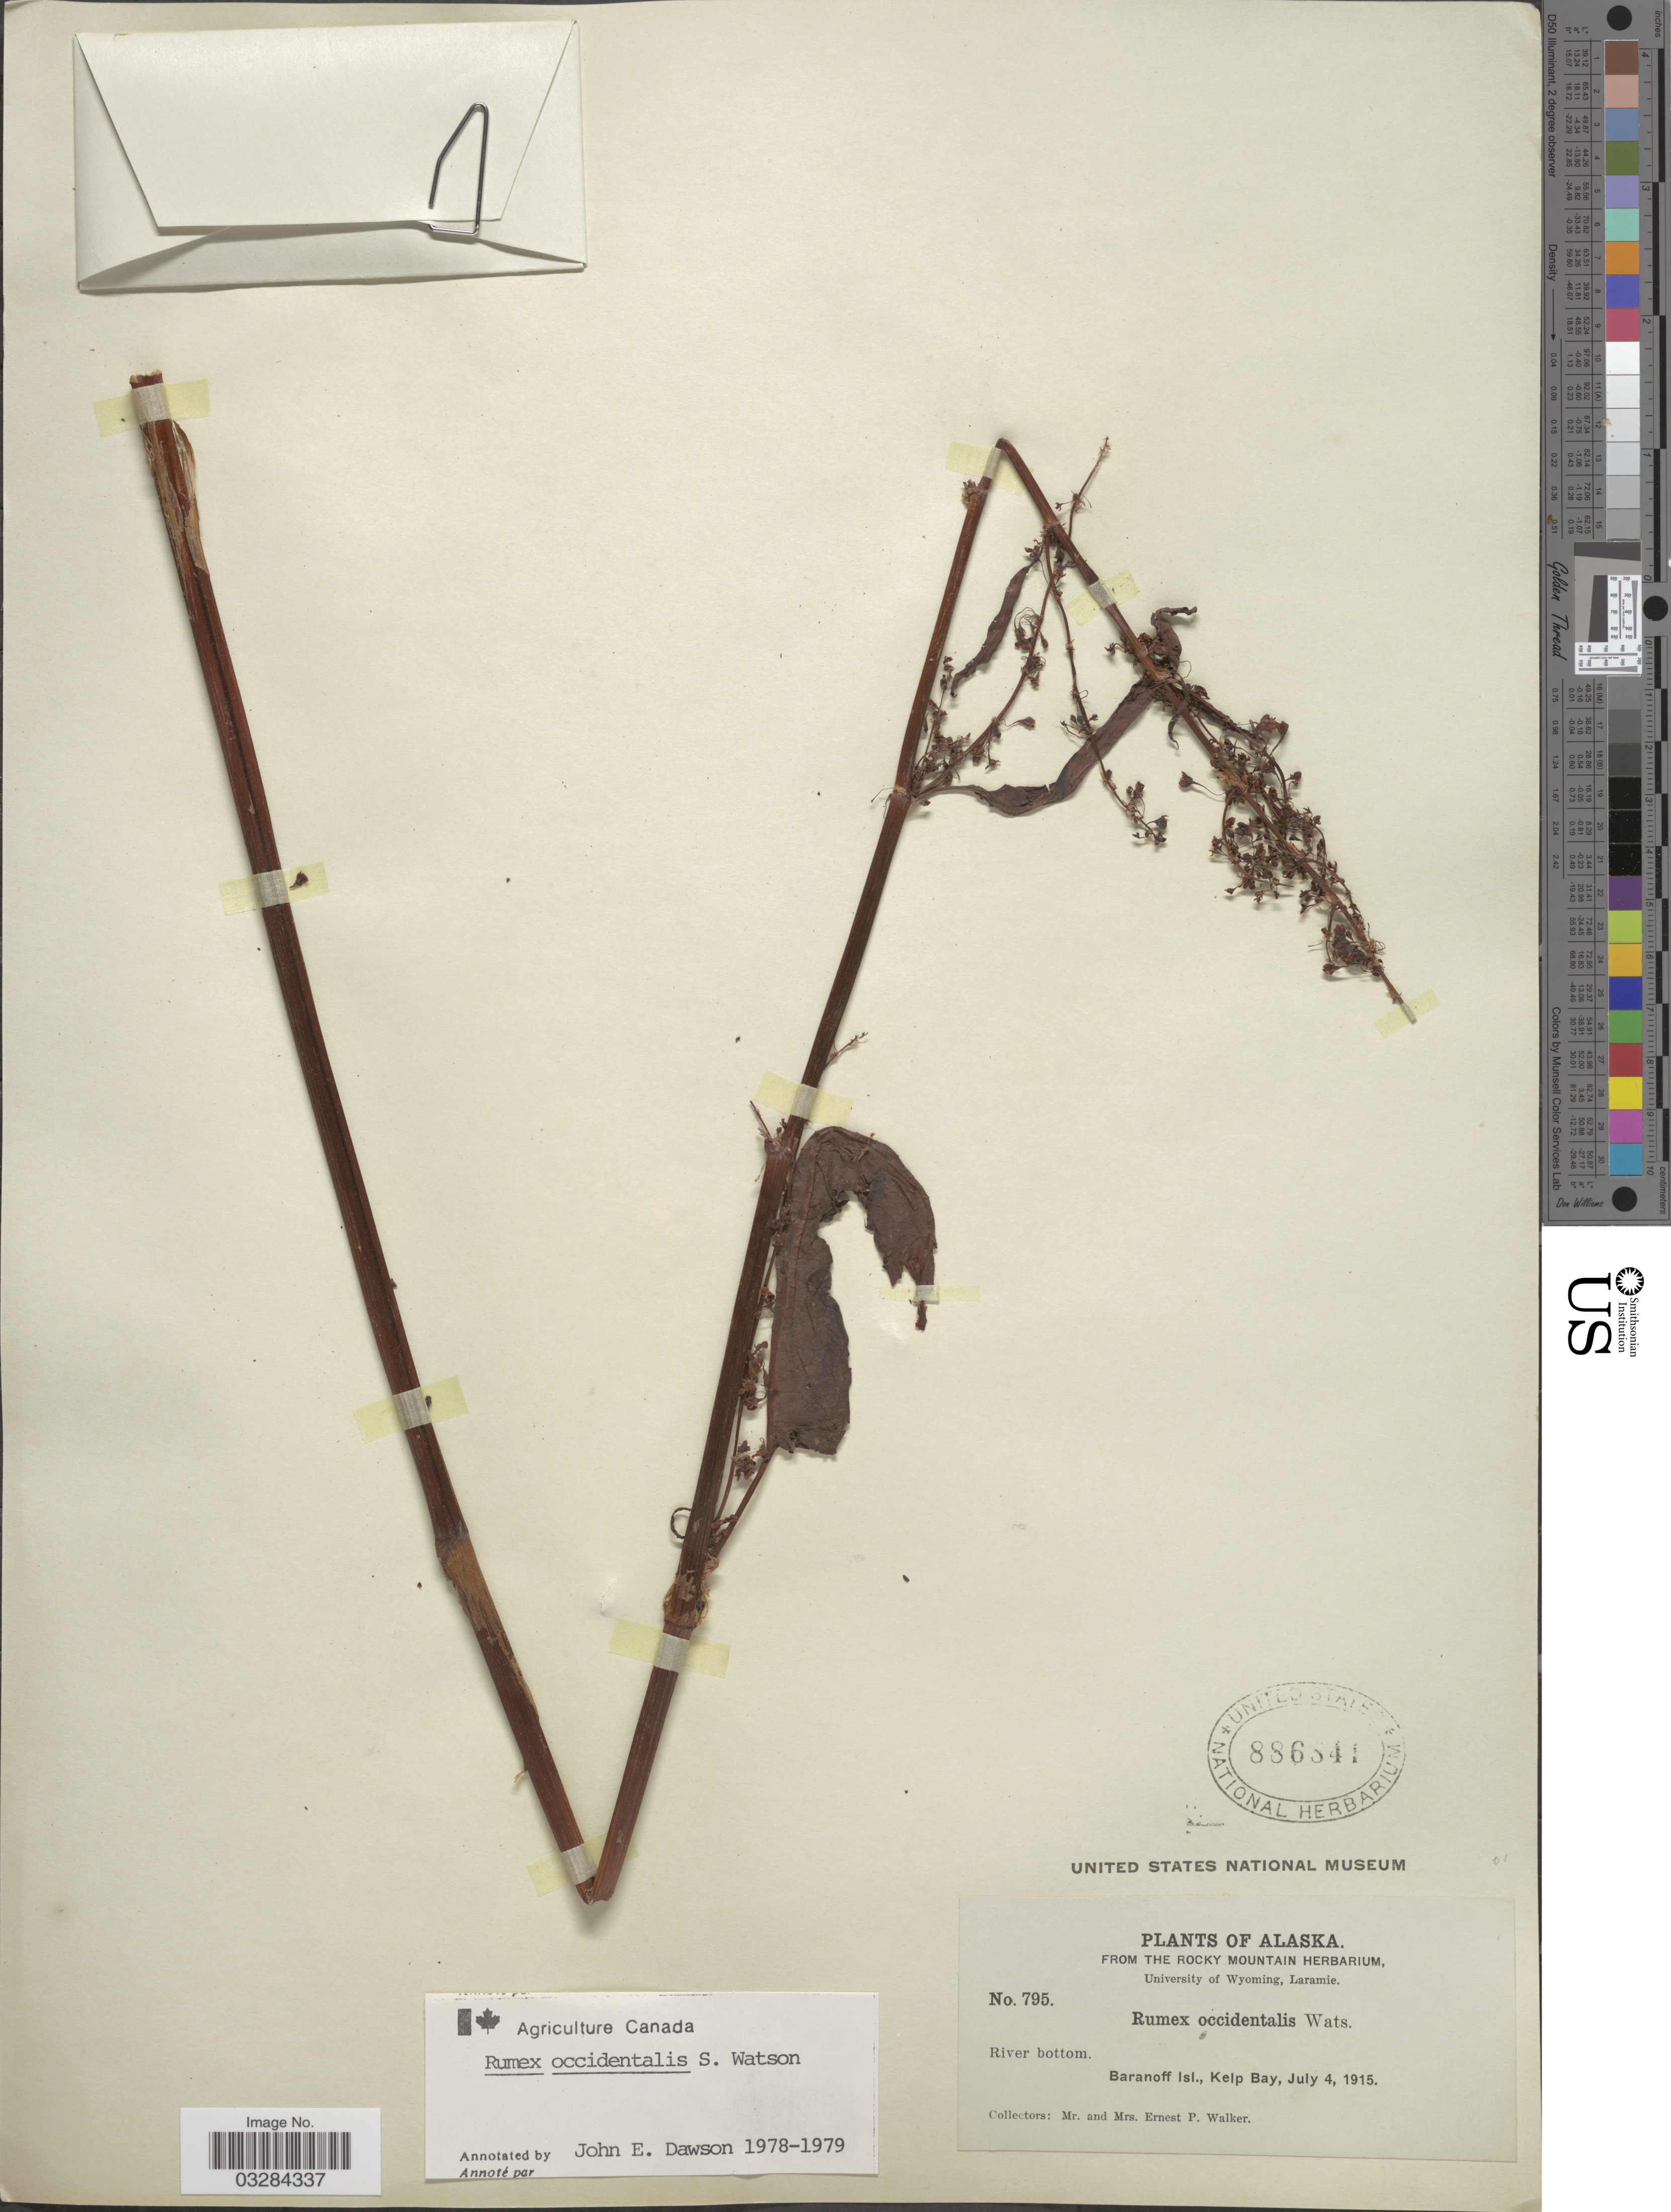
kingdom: Plantae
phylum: Tracheophyta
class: Magnoliopsida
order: Caryophyllales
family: Polygonaceae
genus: Rumex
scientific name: Rumex occidentalis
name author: S. Watson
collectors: E. P. Walker & E. Walker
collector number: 795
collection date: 1915-07-04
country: United States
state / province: Alaska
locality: River bottom. Baranoff Isl., Kelp Bay.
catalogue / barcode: US 886841